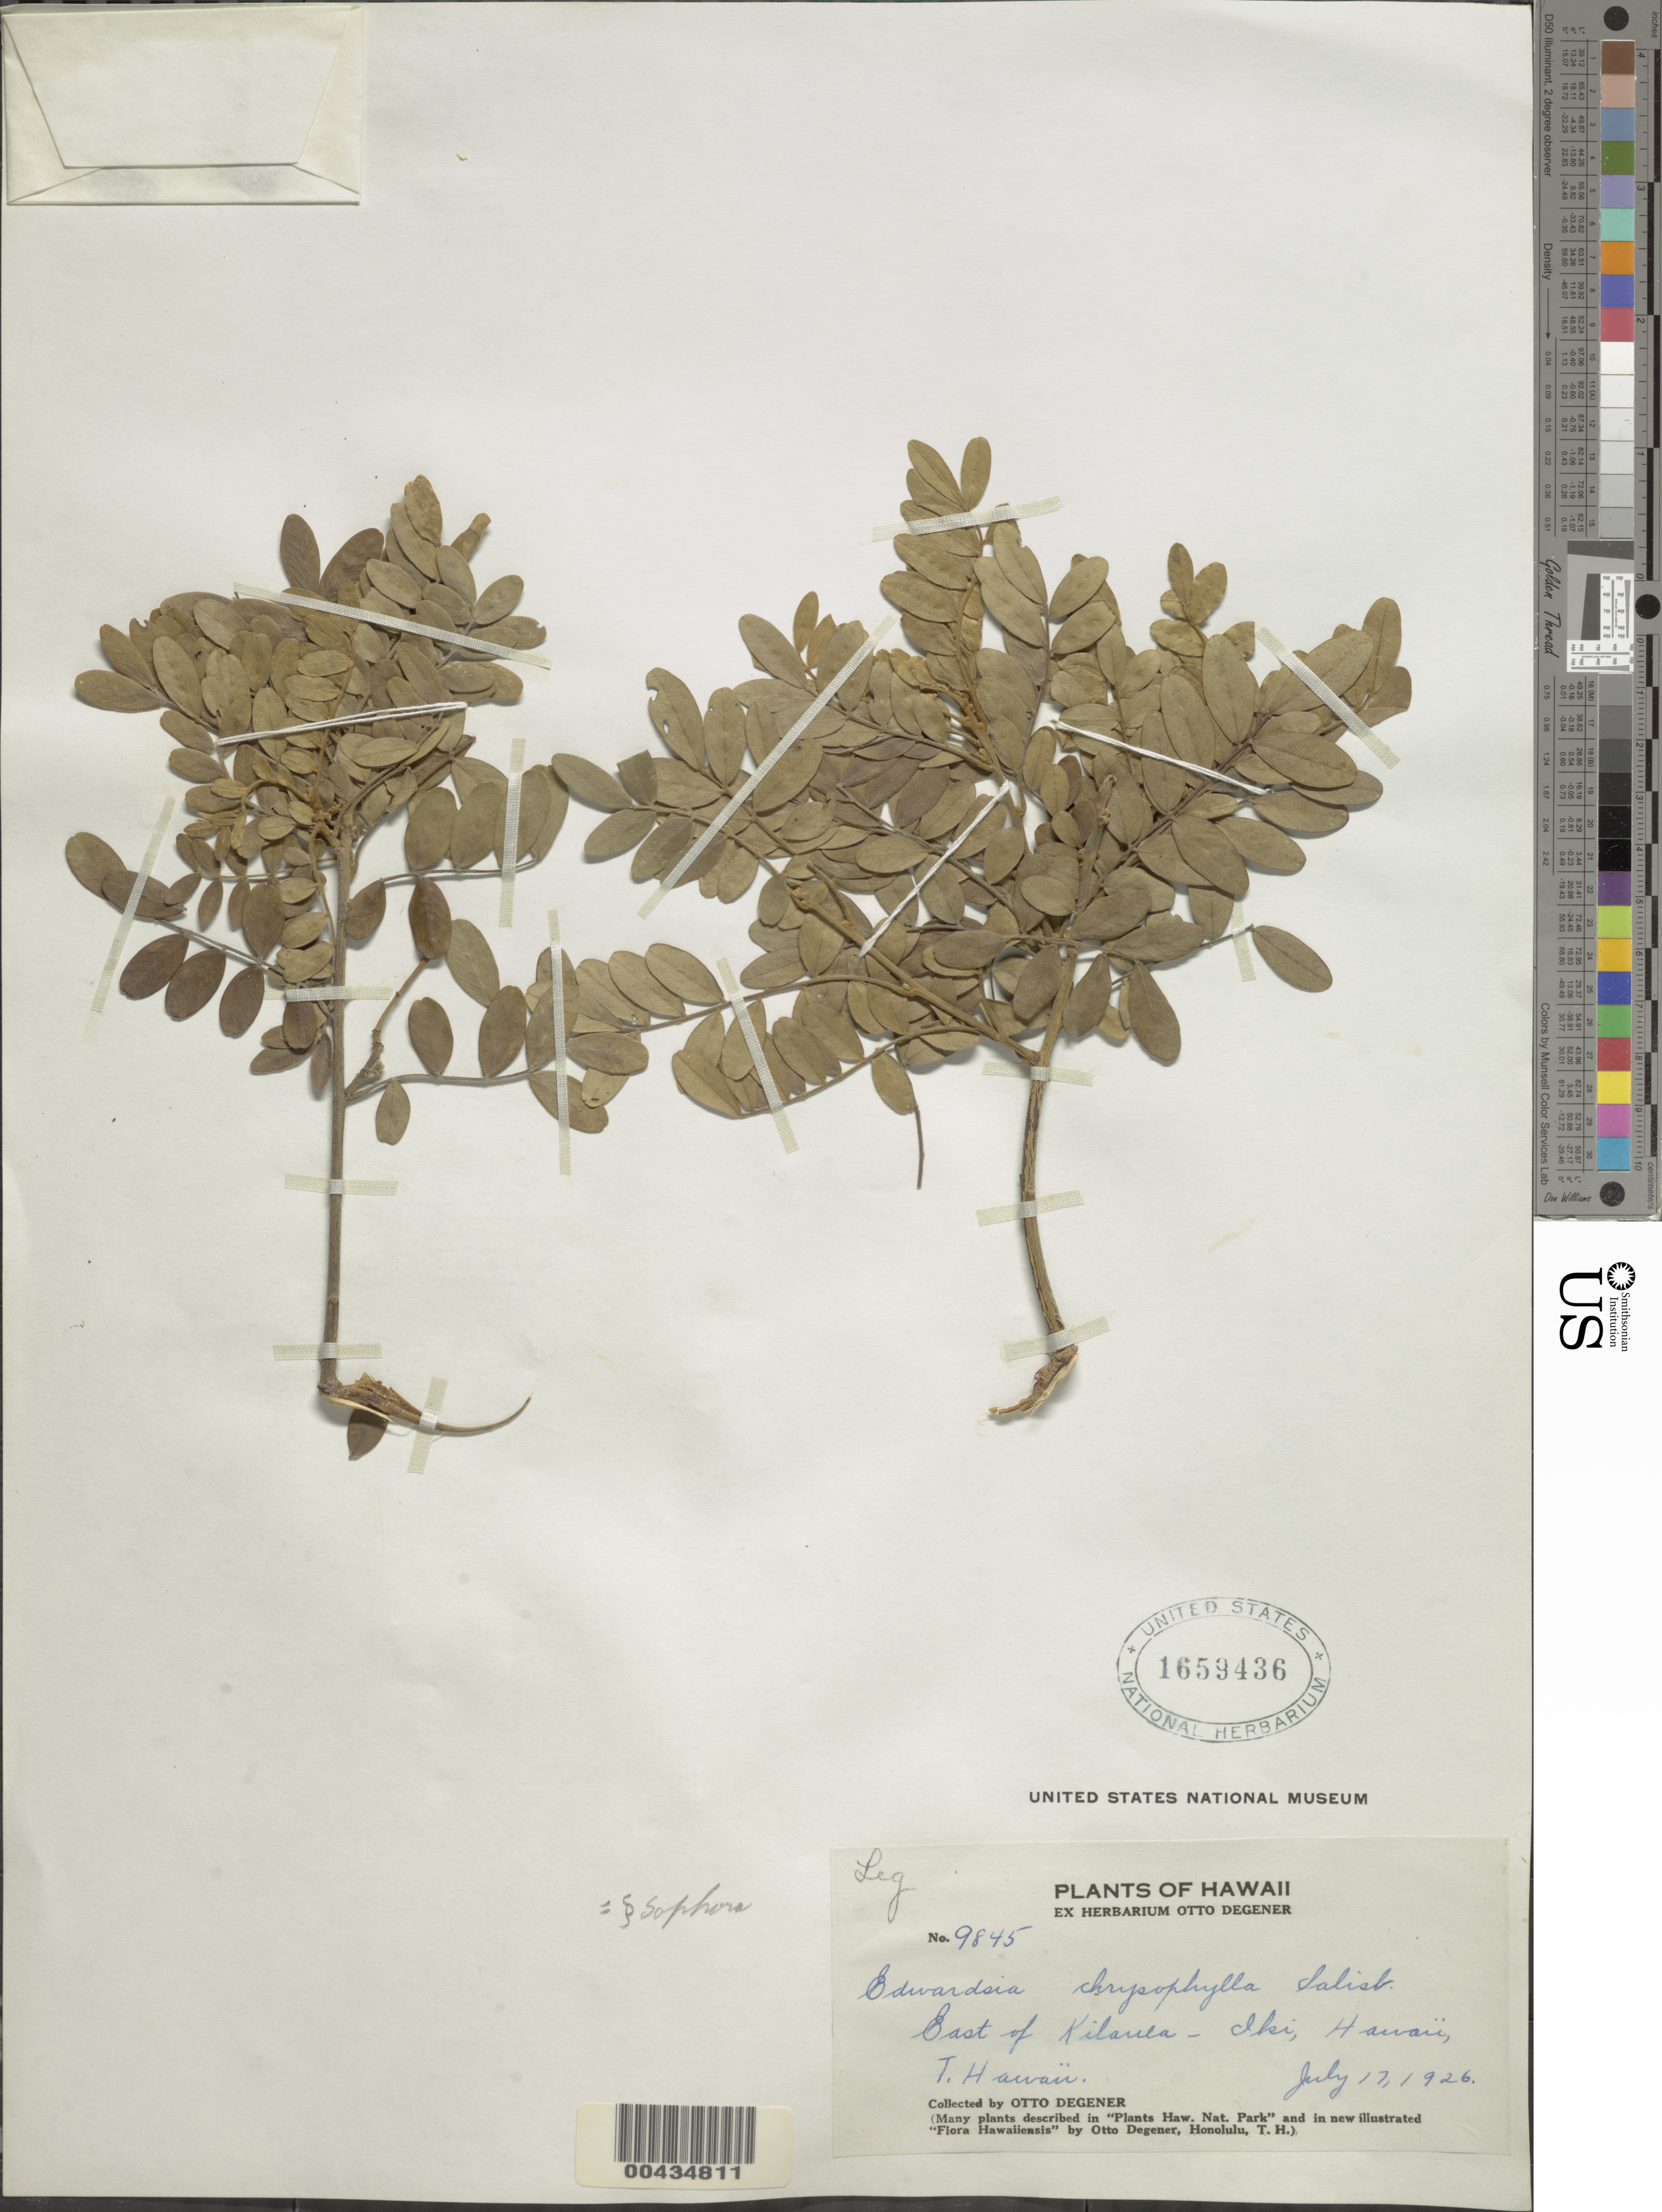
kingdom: Plantae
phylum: Tracheophyta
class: Magnoliopsida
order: Fabales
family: Fabaceae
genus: Sophora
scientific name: Sophora chrysophylla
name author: (Salisb.) Seem.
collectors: O. Degener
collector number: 9845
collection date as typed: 17 Jul 1926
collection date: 1926-07-17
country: United States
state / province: Hawaii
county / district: Hawaii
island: Hawaii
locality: E of Kilauea-Iki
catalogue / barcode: US 1659436